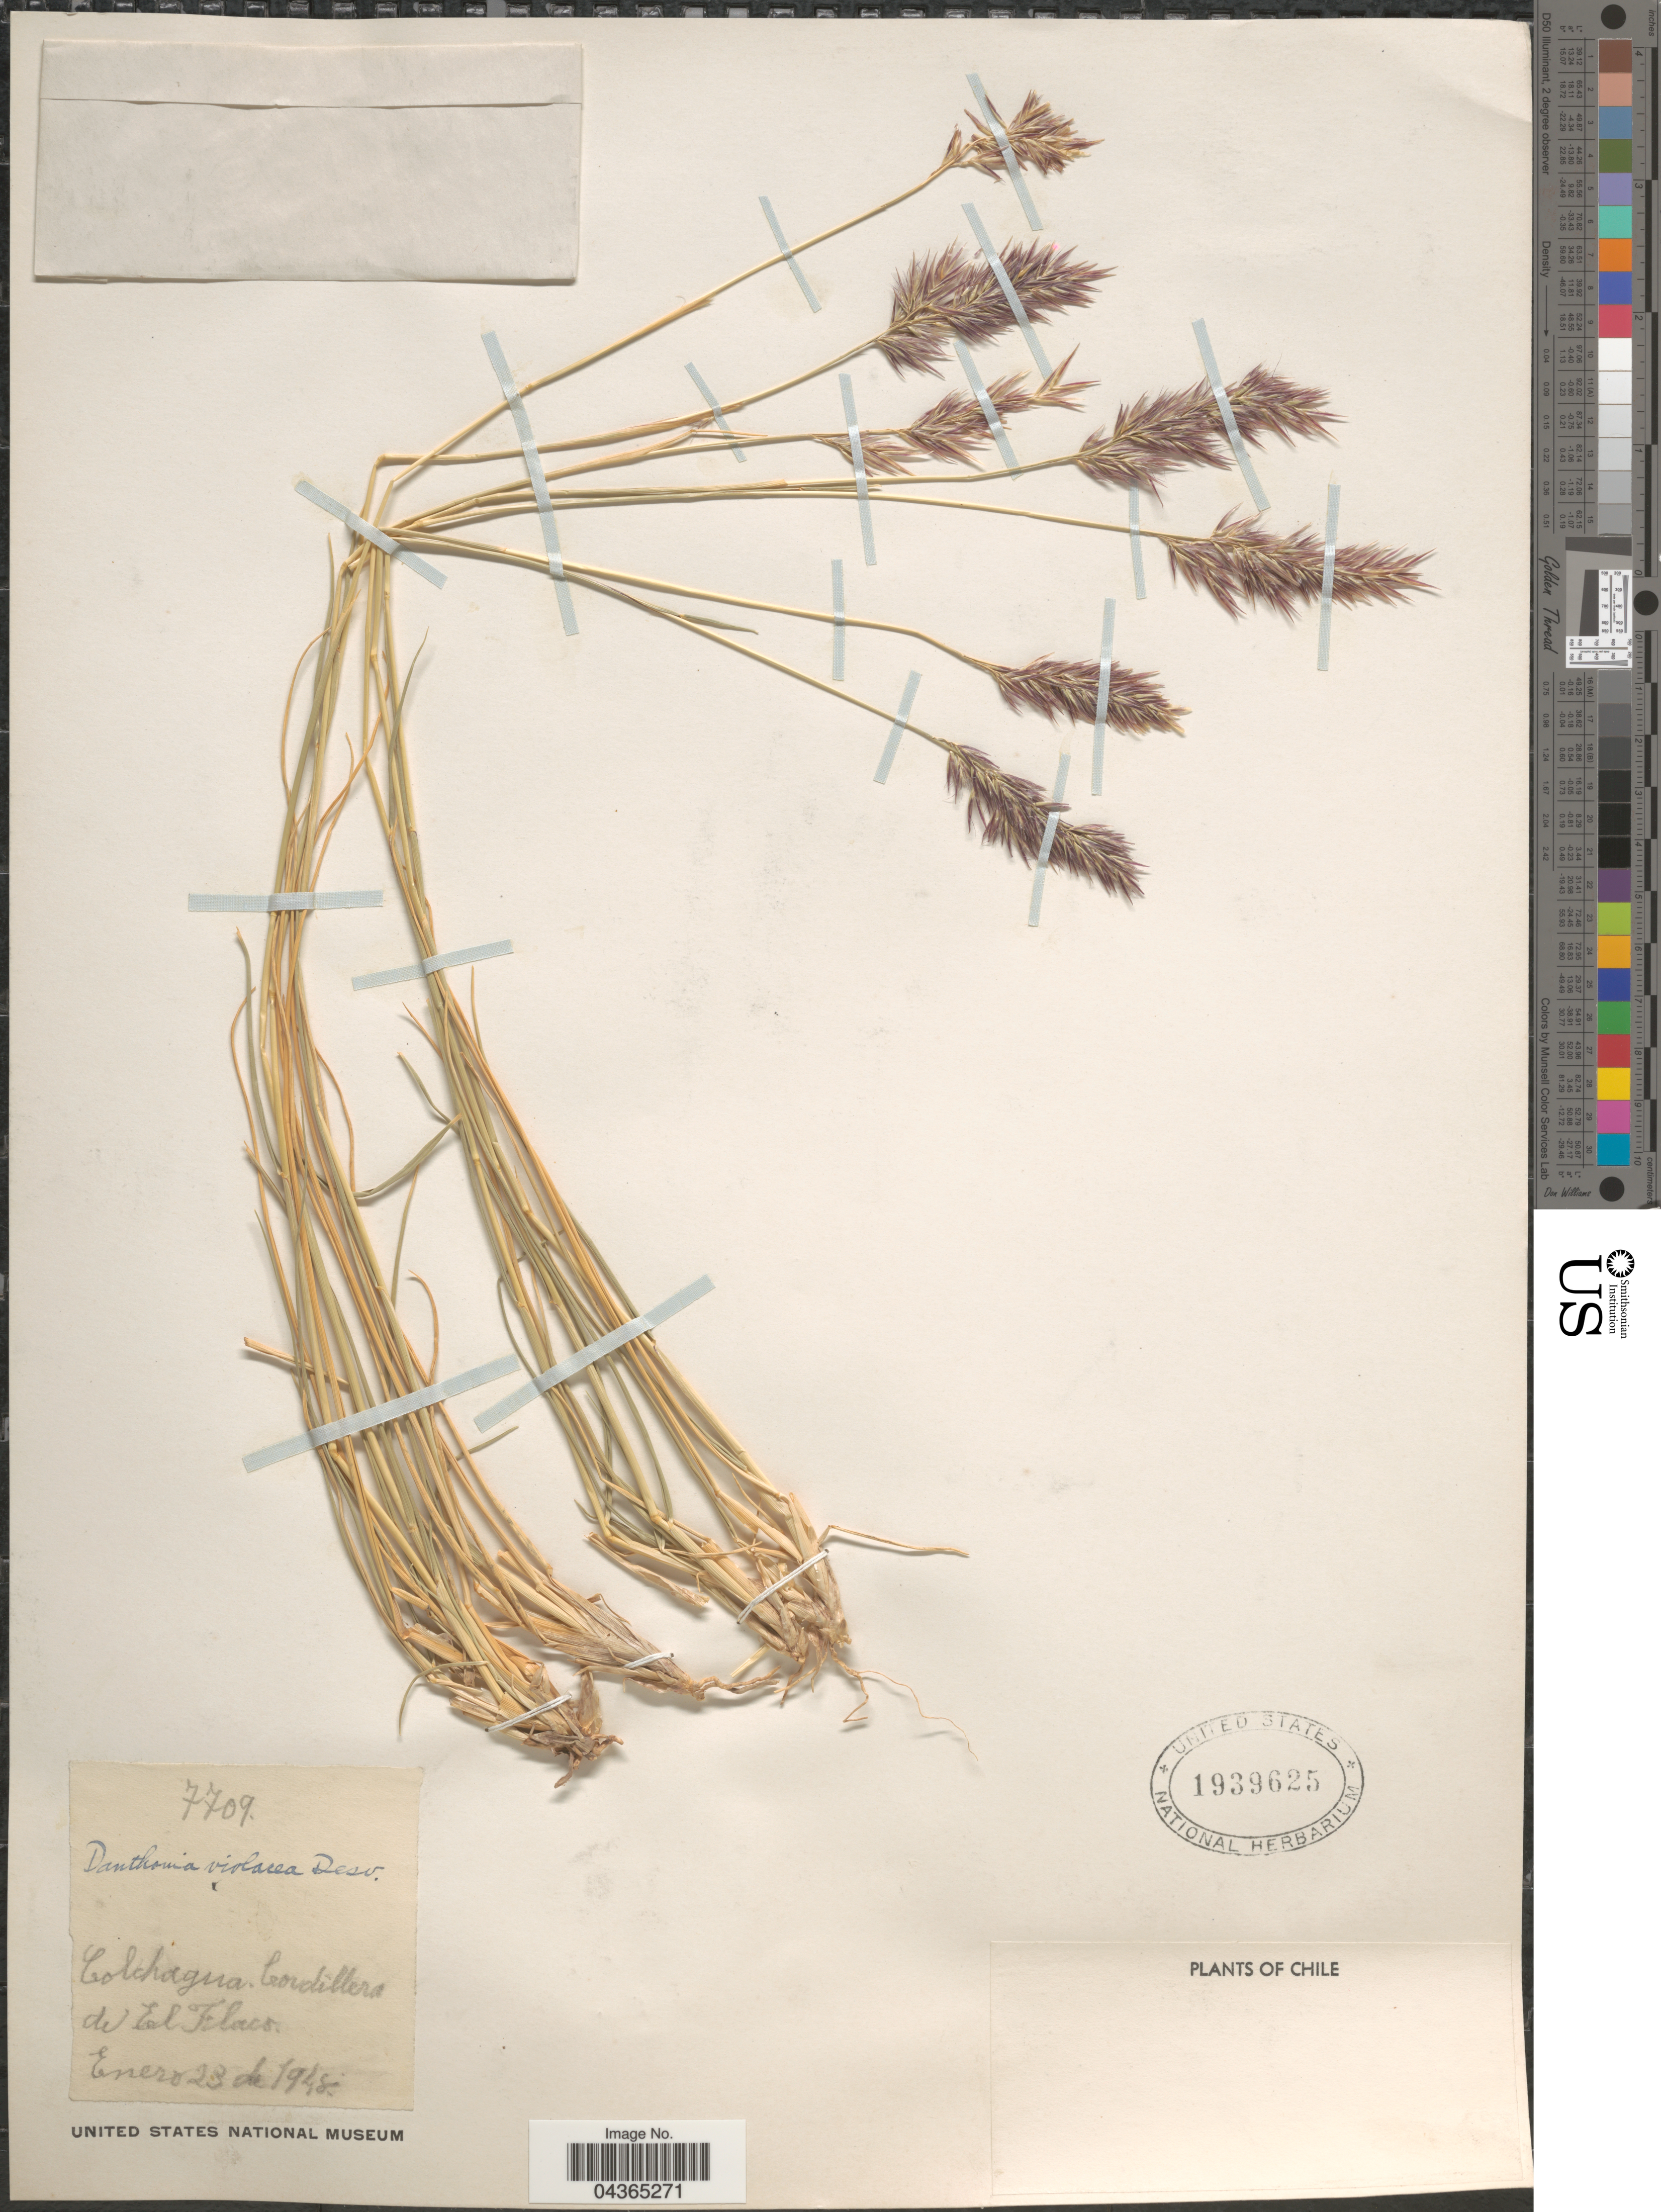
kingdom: Plantae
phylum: Tracheophyta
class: Liliopsida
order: Poales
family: Poaceae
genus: Rytidosperma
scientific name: Rytidosperma violaceum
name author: (É. Desv.) Nicora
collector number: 7709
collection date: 1948-01-23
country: Chile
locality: Colchagua. Cordillera de El Flaco.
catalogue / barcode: US 1939625